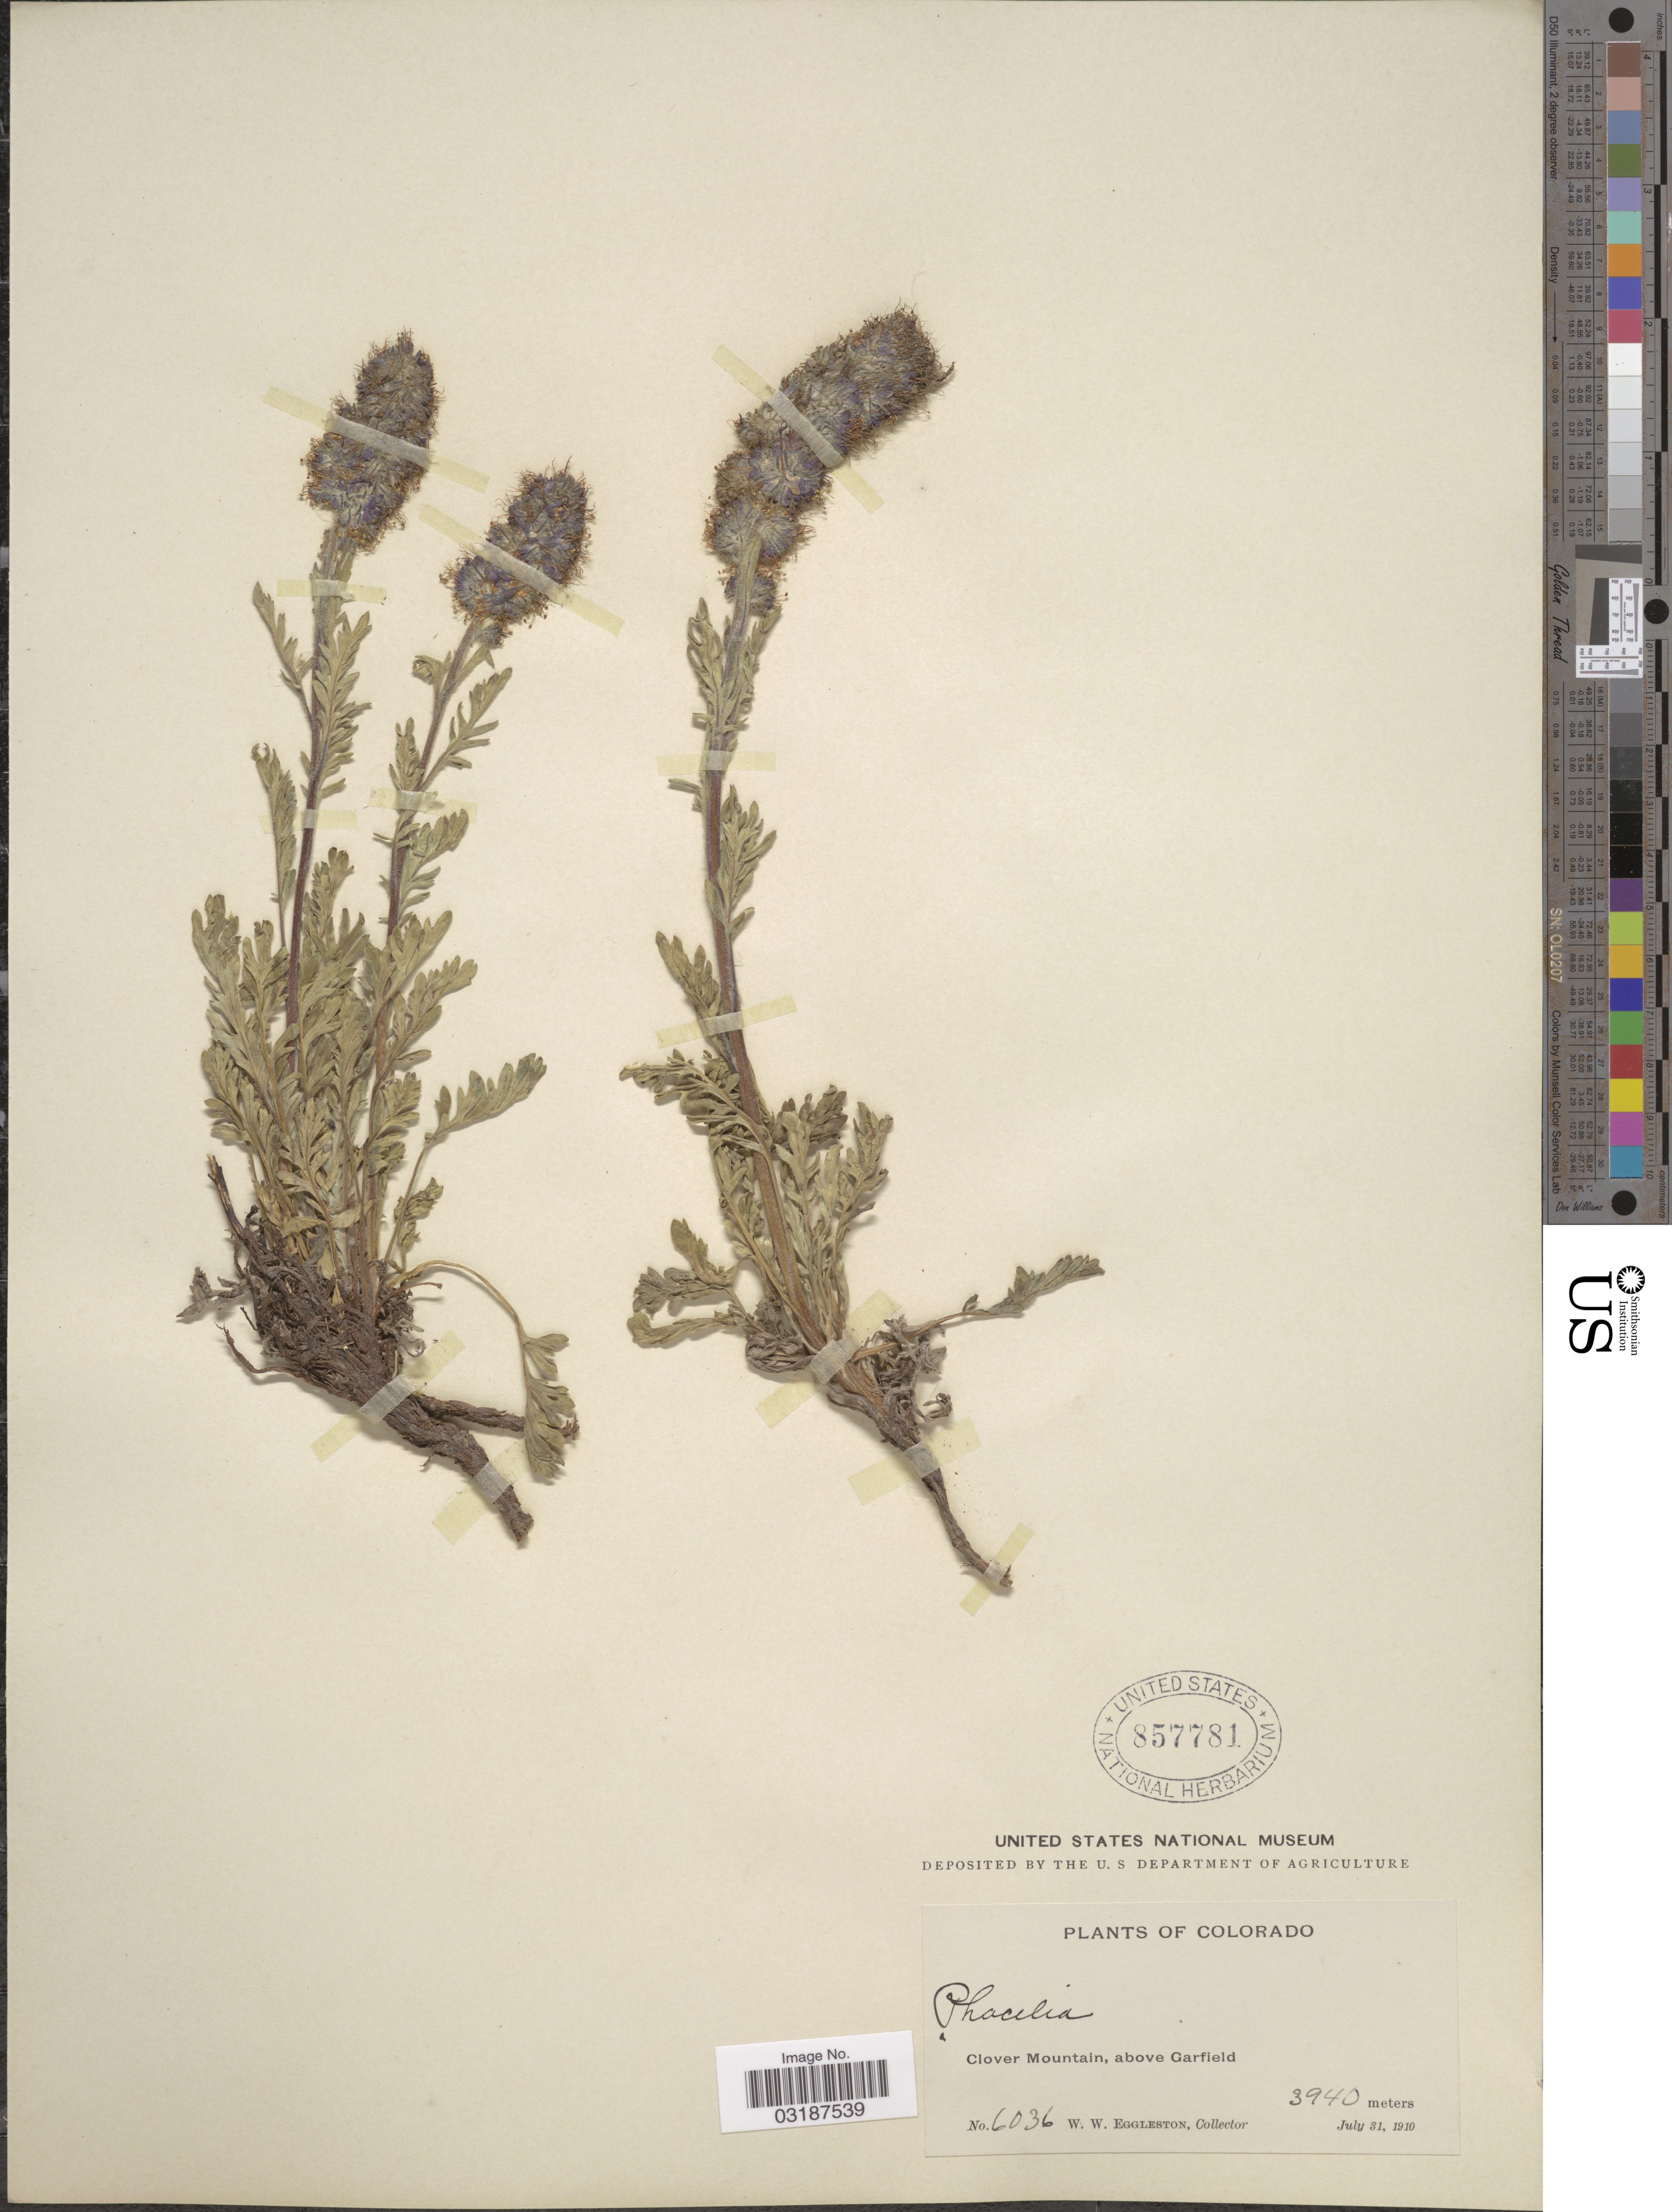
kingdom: Plantae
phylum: Tracheophyta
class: Magnoliopsida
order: Boraginales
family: Hydrophyllaceae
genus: Phacelia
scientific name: Phacelia sericea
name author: (Graham) A. Gray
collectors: W. W. Eggleston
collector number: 6036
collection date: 1910-07-31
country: United States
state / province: Colorado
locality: Clover Mountain, above Garfield.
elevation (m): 3940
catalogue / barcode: US 857781